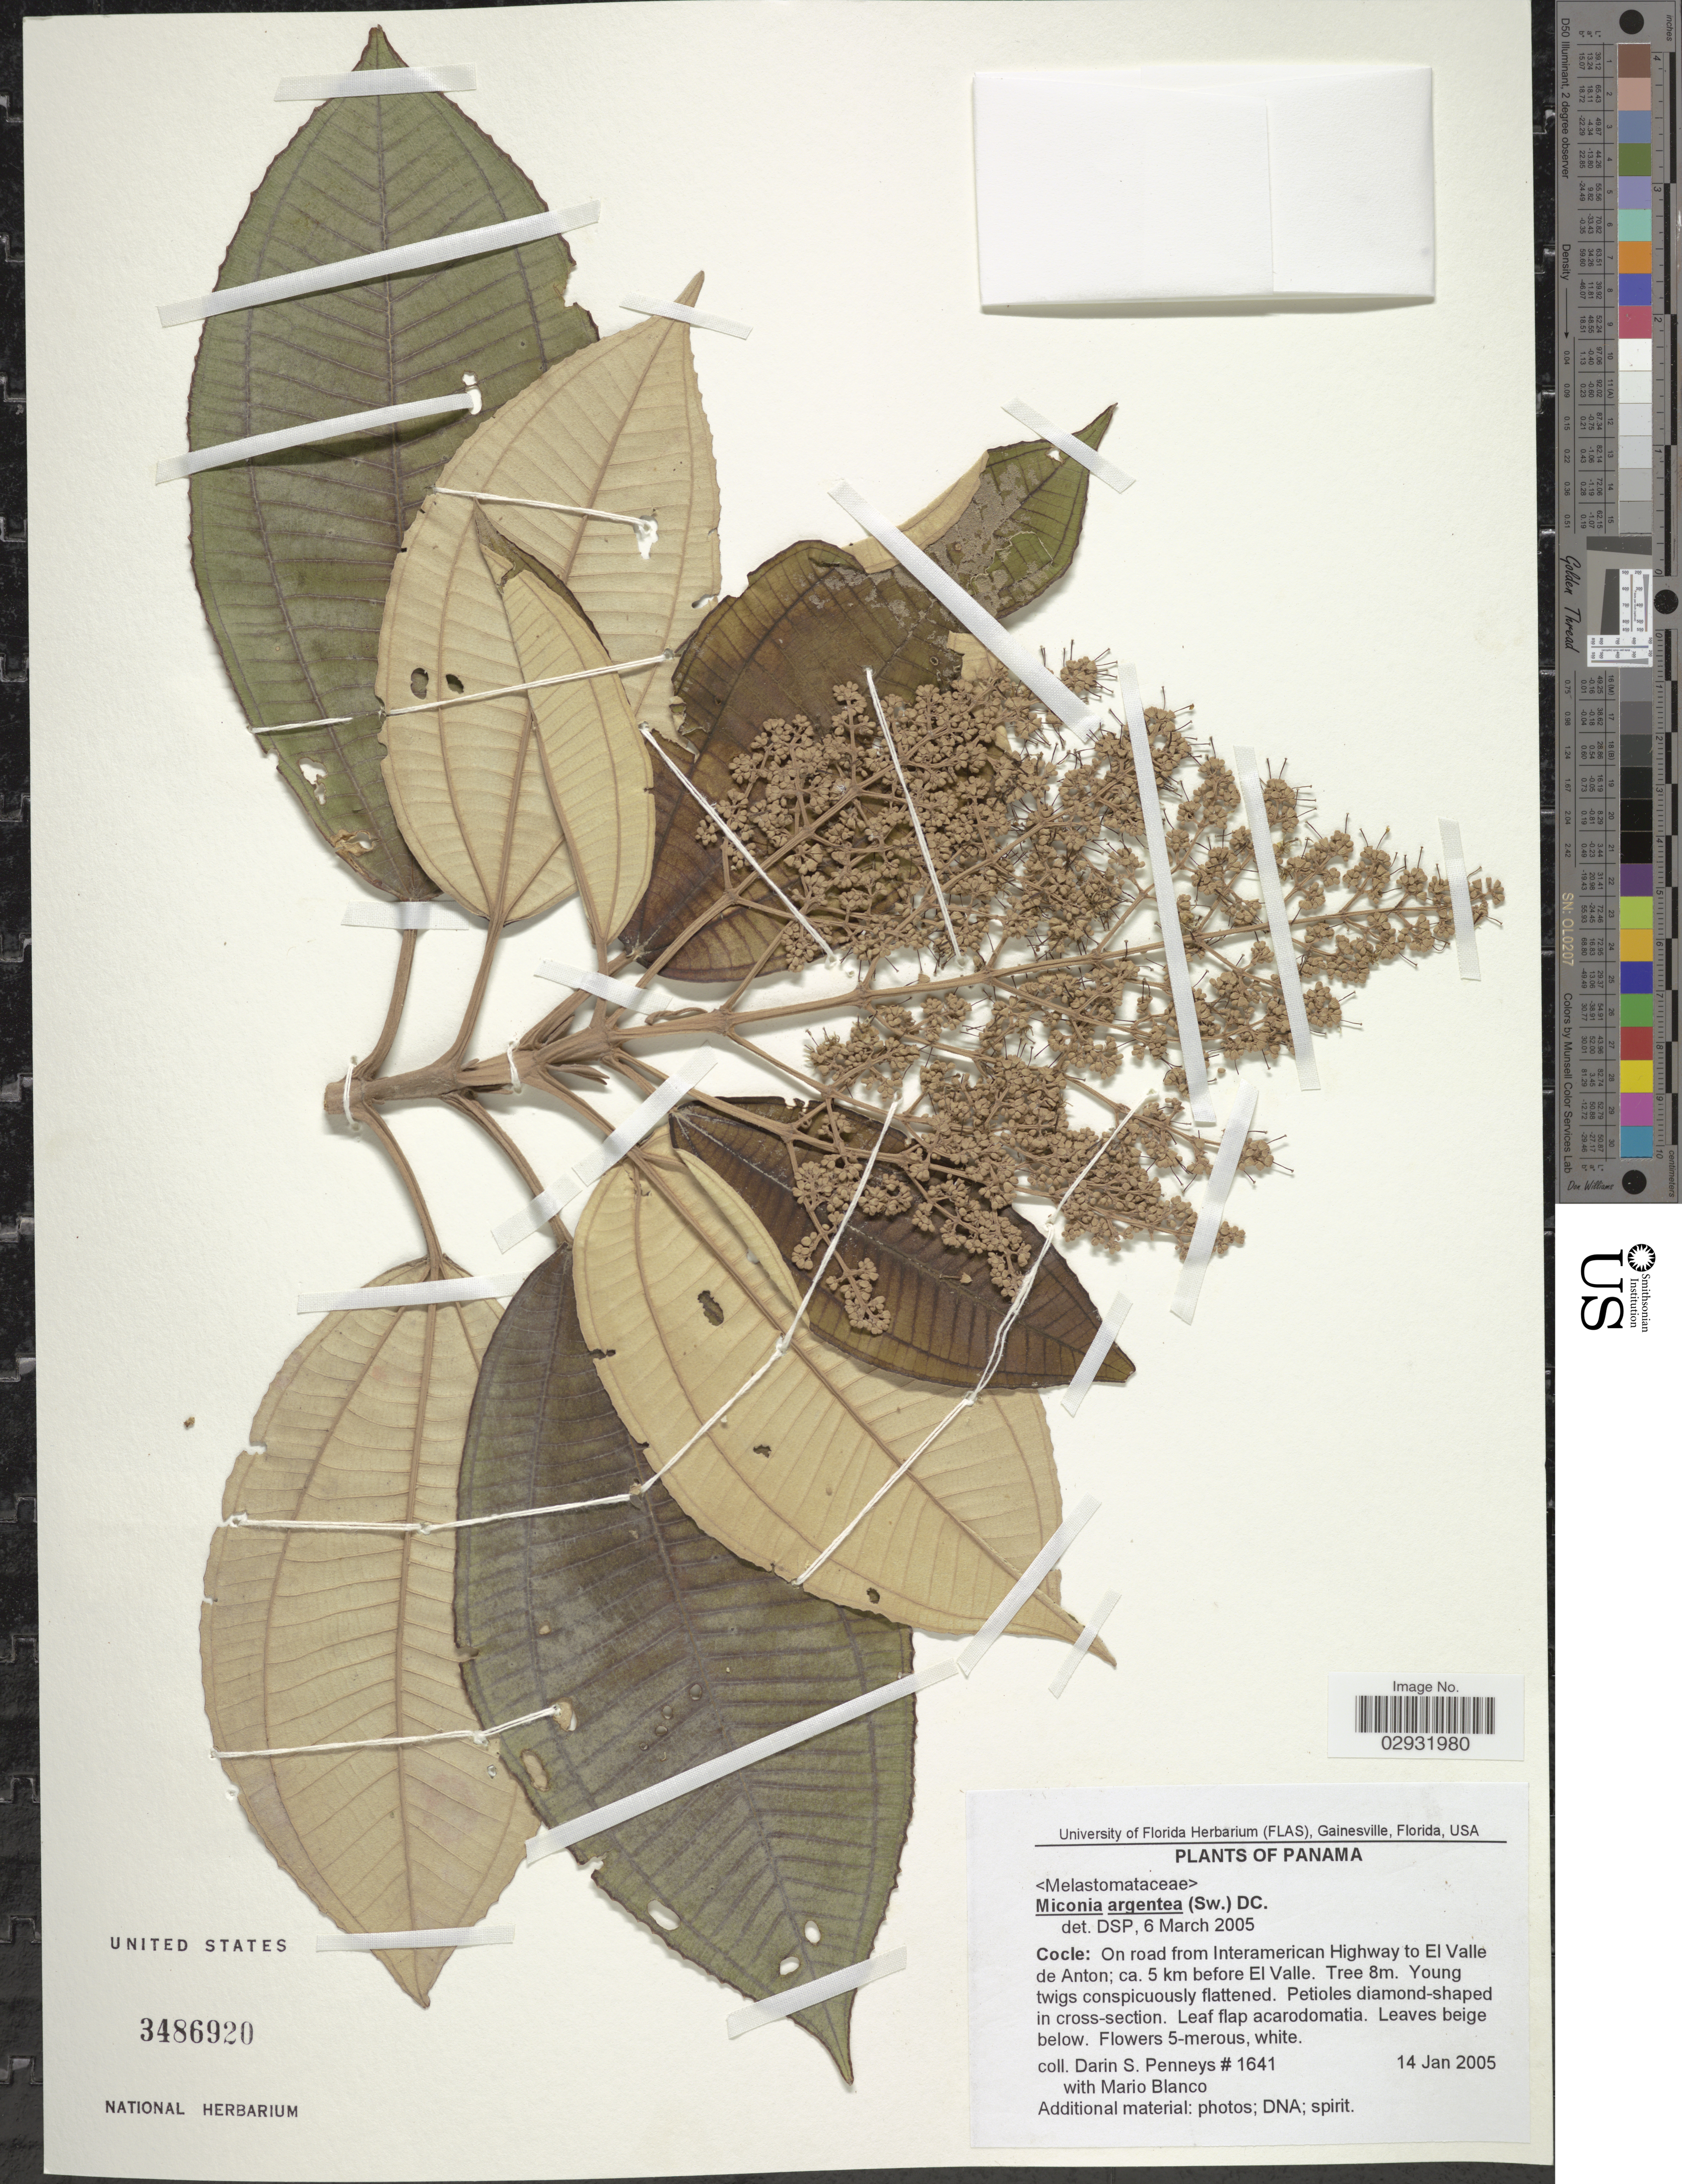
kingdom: Plantae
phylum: Tracheophyta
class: Magnoliopsida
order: Myrtales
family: Melastomataceae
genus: Miconia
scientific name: Miconia argentea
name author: (Sw.) DC.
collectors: D. S. Penneys & M. A. Blanco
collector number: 1641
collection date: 2005-01-14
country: Panama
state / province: Coclé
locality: On road from Interamerican Highway to El Valle de Anton; ca. 5 km before El Valle.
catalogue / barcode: US 3486920